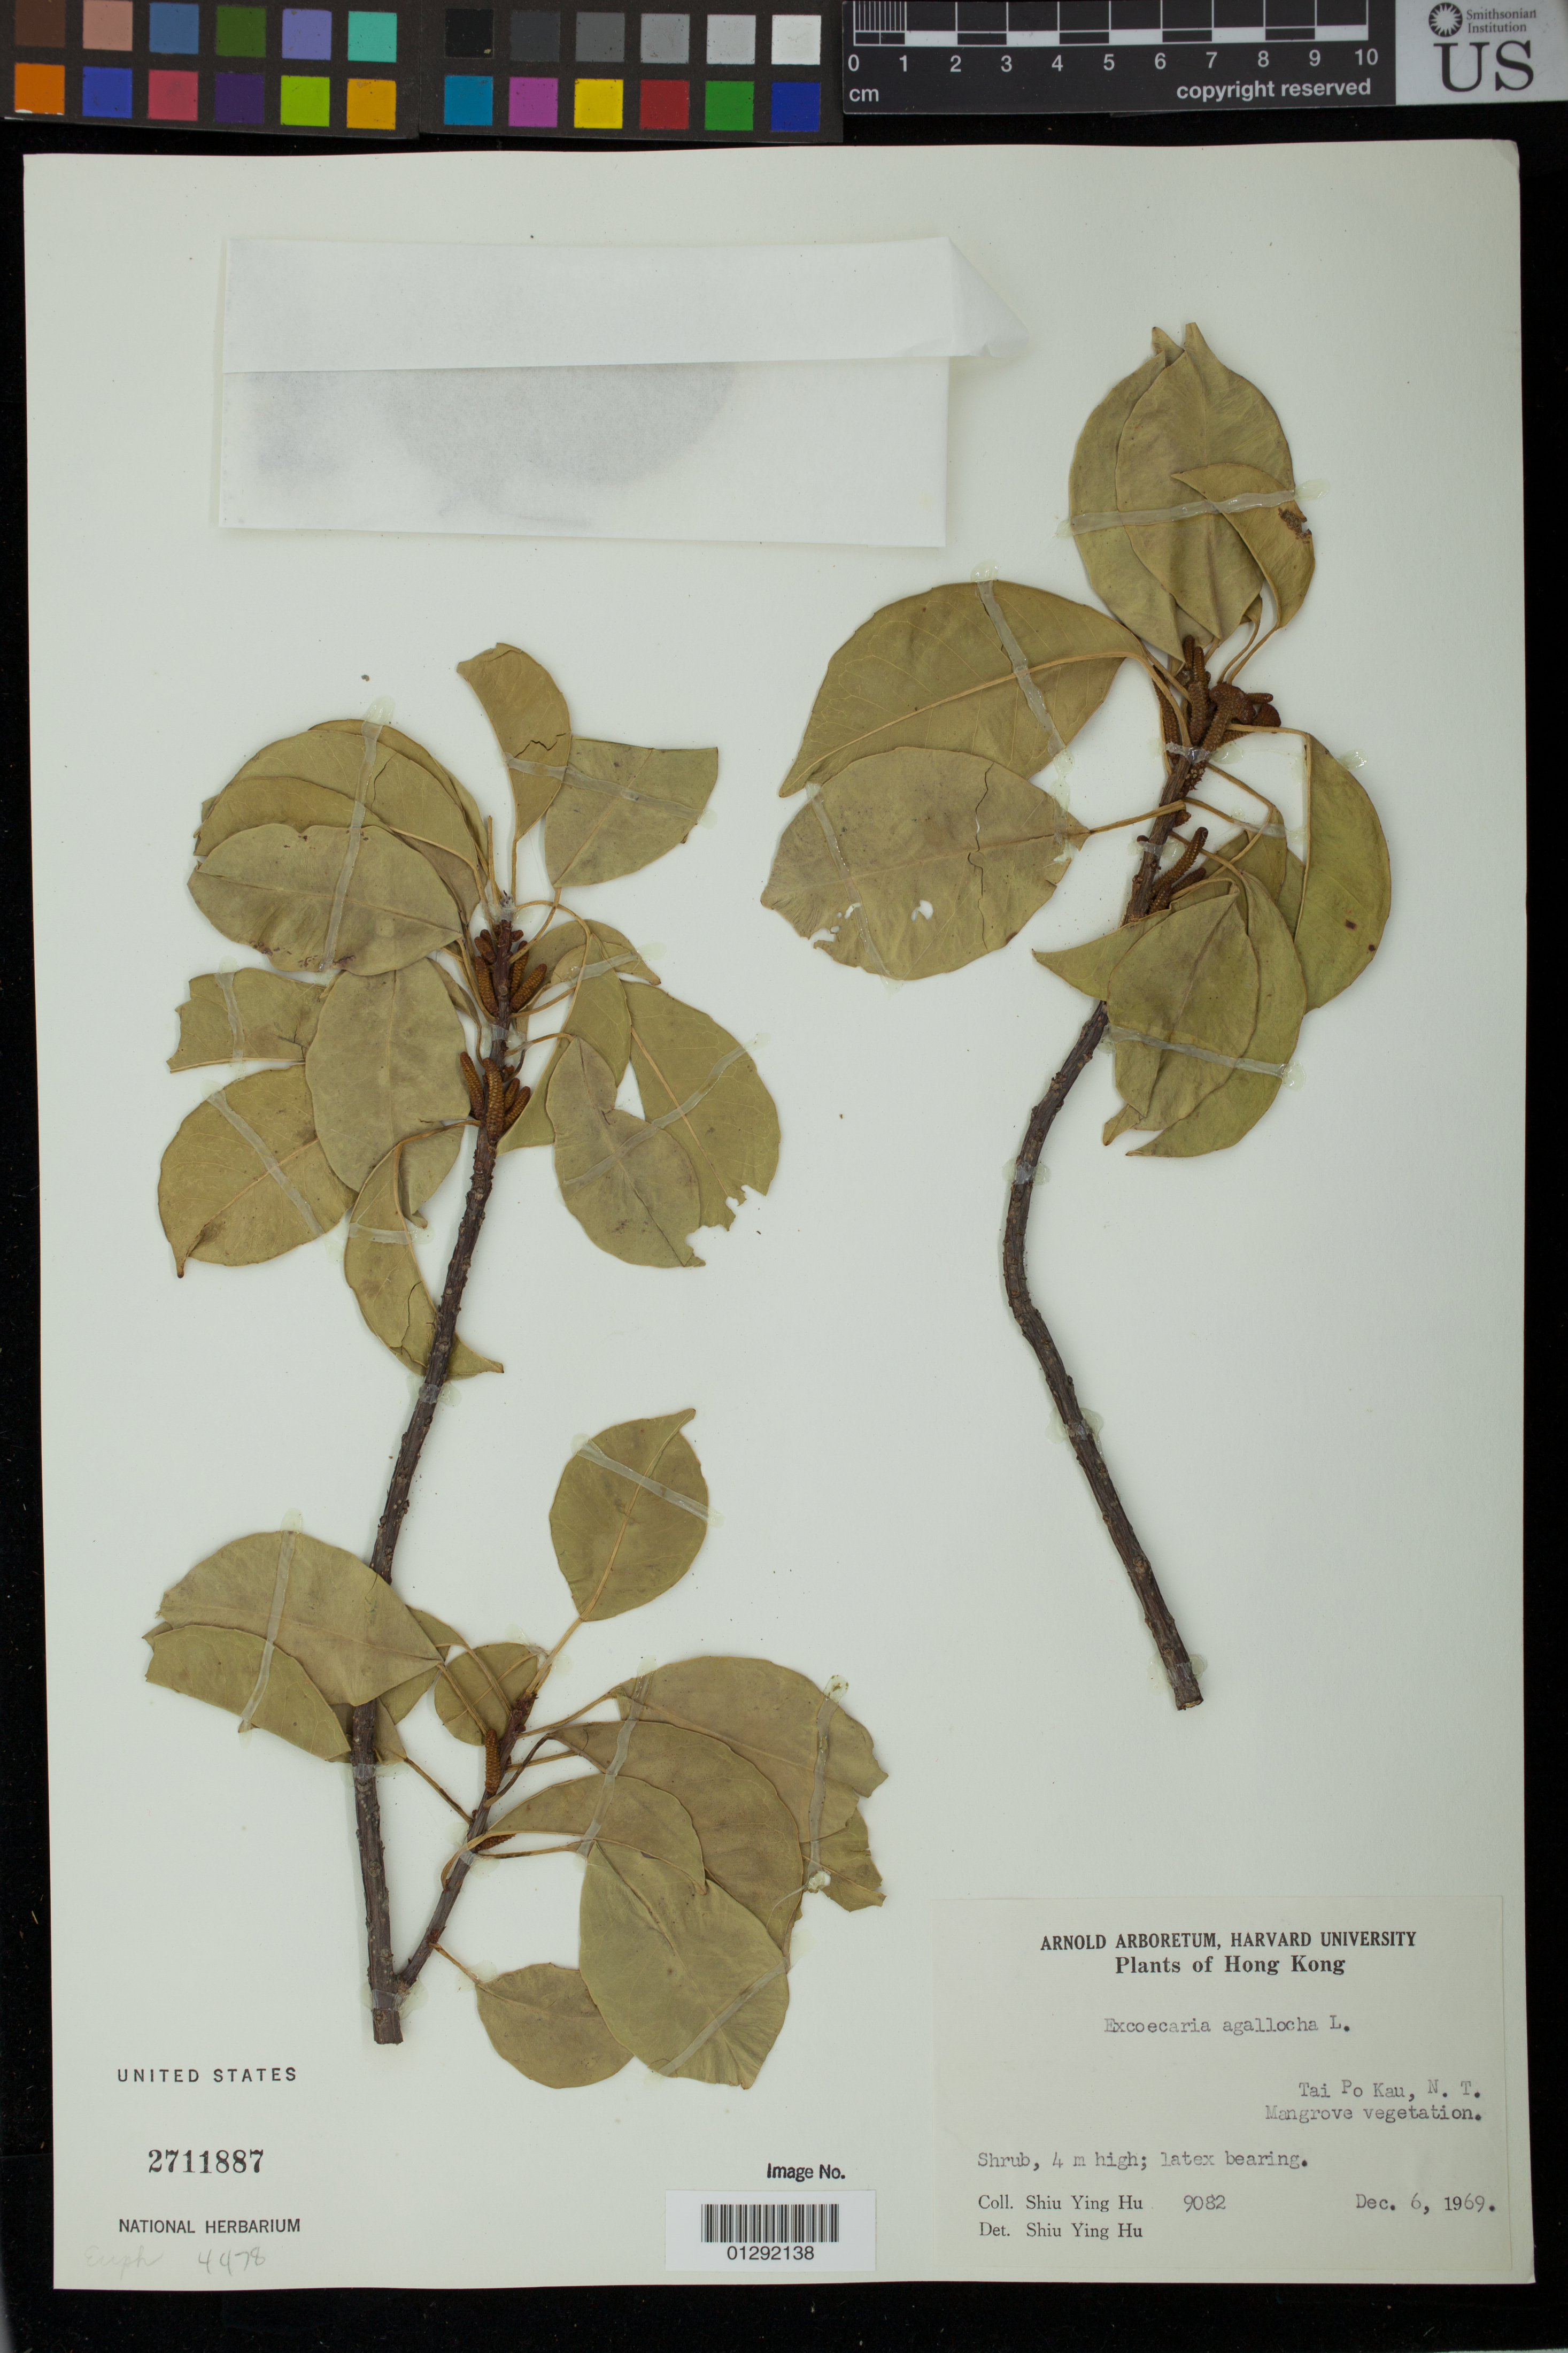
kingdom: Plantae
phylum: Tracheophyta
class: Magnoliopsida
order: Malpighiales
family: Euphorbiaceae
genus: Excoecaria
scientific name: Excoecaria agallocha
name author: L.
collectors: S. Y. Hu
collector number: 9082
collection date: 1969-12-06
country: China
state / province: Hong Kong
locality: tai Po Kau, N. T.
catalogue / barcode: US 2711887